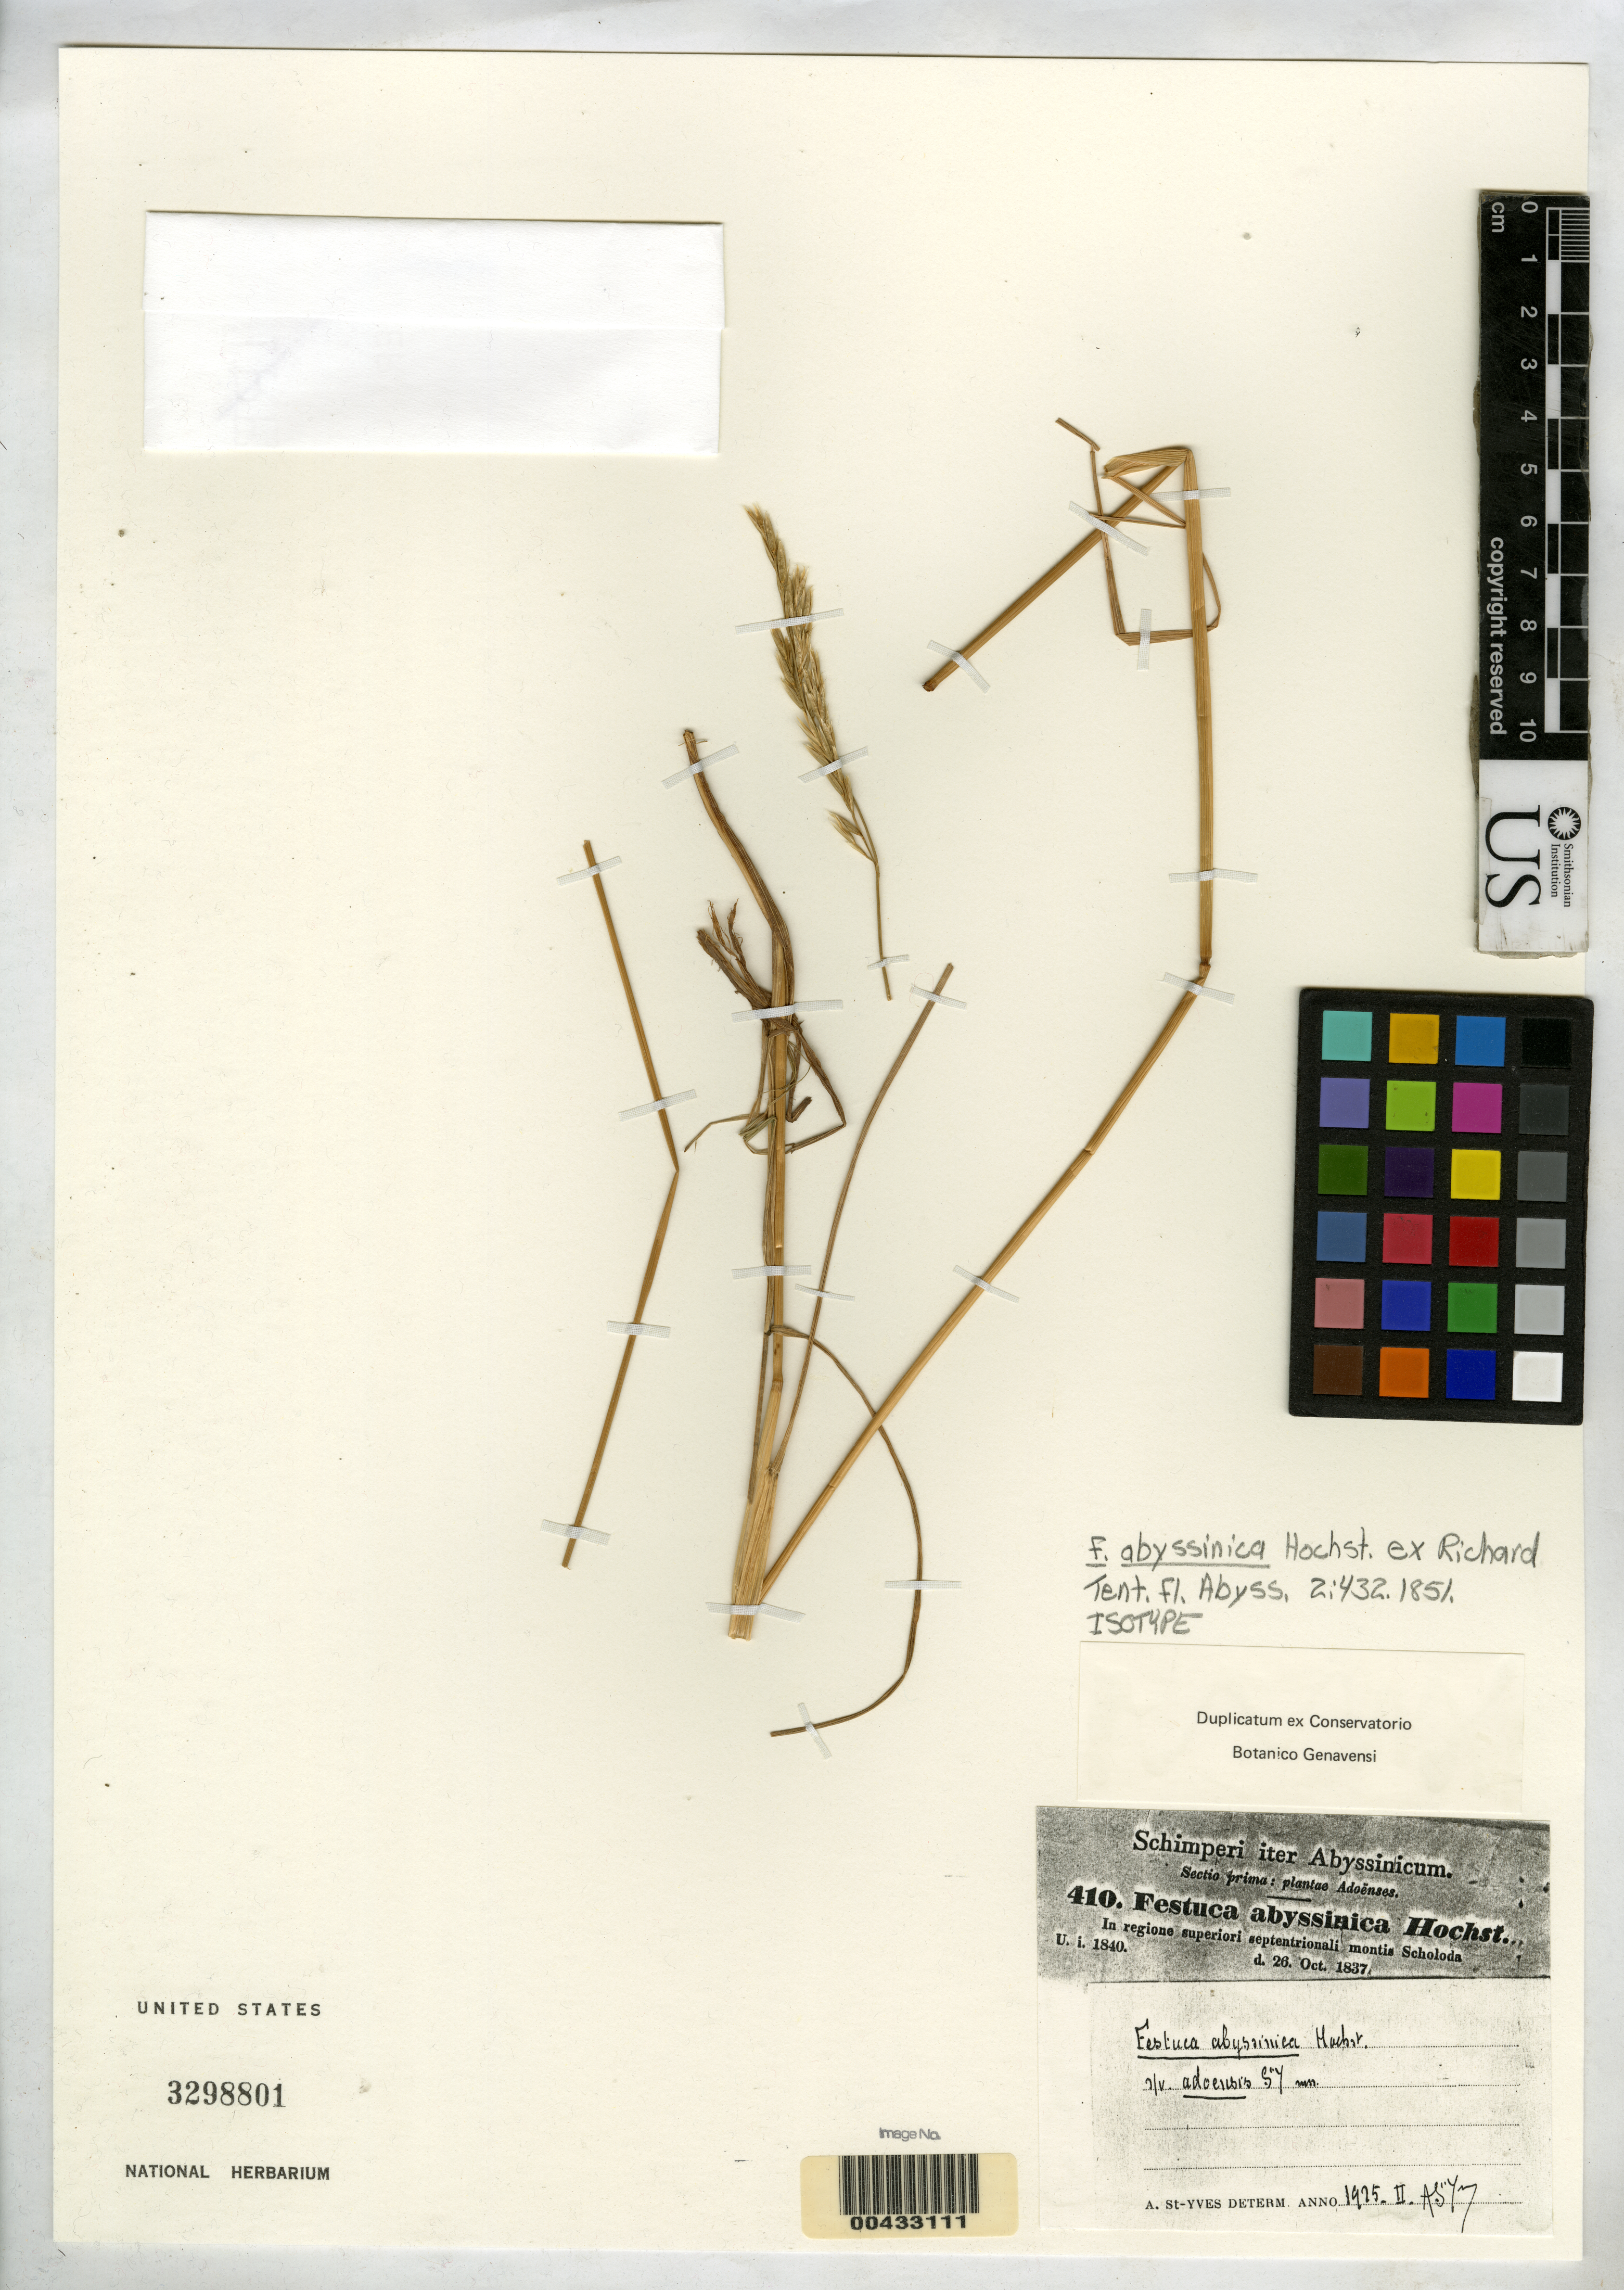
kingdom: Plantae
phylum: Tracheophyta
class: Liliopsida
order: Poales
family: Poaceae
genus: Festuca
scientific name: Festuca abyssinica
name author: Hochst. ex A. Rich.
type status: Isotype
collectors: G. W. Schimper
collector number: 410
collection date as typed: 26 Oct 1837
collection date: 1837-10-26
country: Ethiopia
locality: In regione superiori septentrionali montis Scholoda. [In upper northern region of Scholoda mountains?]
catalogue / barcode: US 3298801